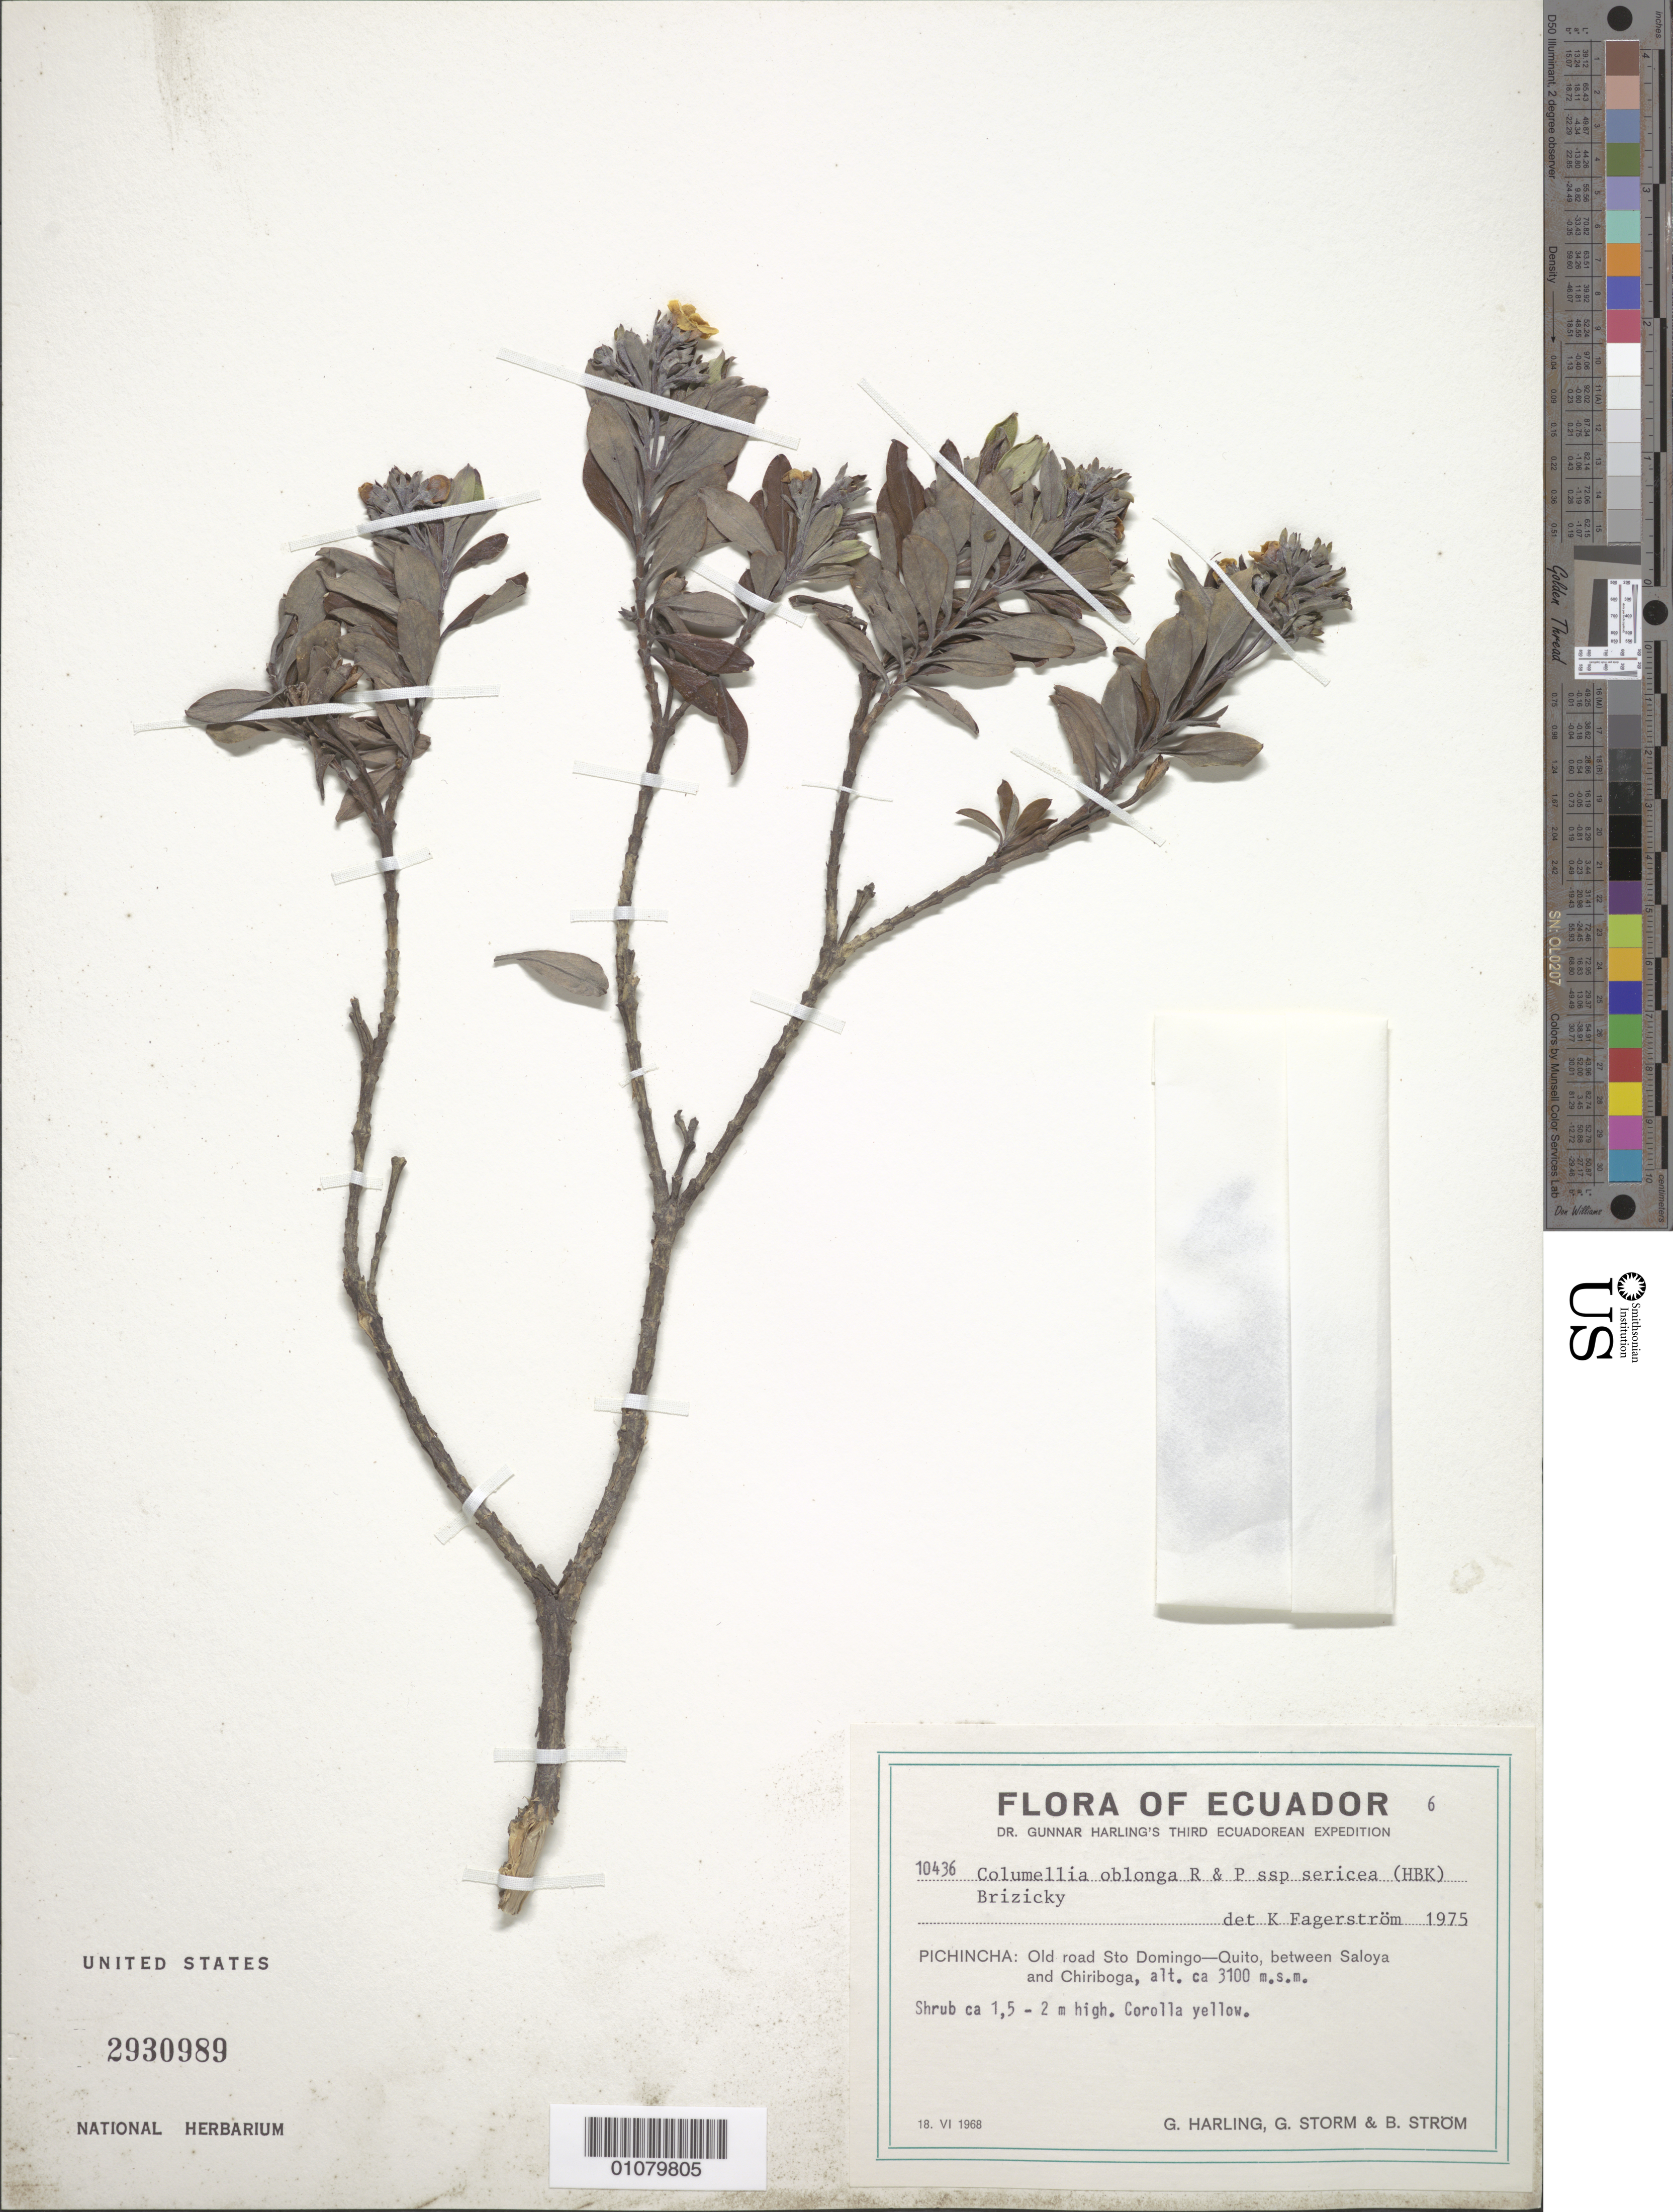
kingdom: Plantae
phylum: Tracheophyta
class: Magnoliopsida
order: Bruniales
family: Columelliaceae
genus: Columellia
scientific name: Columellia oblonga subsp. sericea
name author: (Kunth) Brizicky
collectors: G. Harling, G. Storm & B. Storm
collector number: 10436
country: Ecuador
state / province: Pichincha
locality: Old road to Santo Domingo-Quito, between Saloya and Chiriboga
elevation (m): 3100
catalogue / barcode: US 2930989